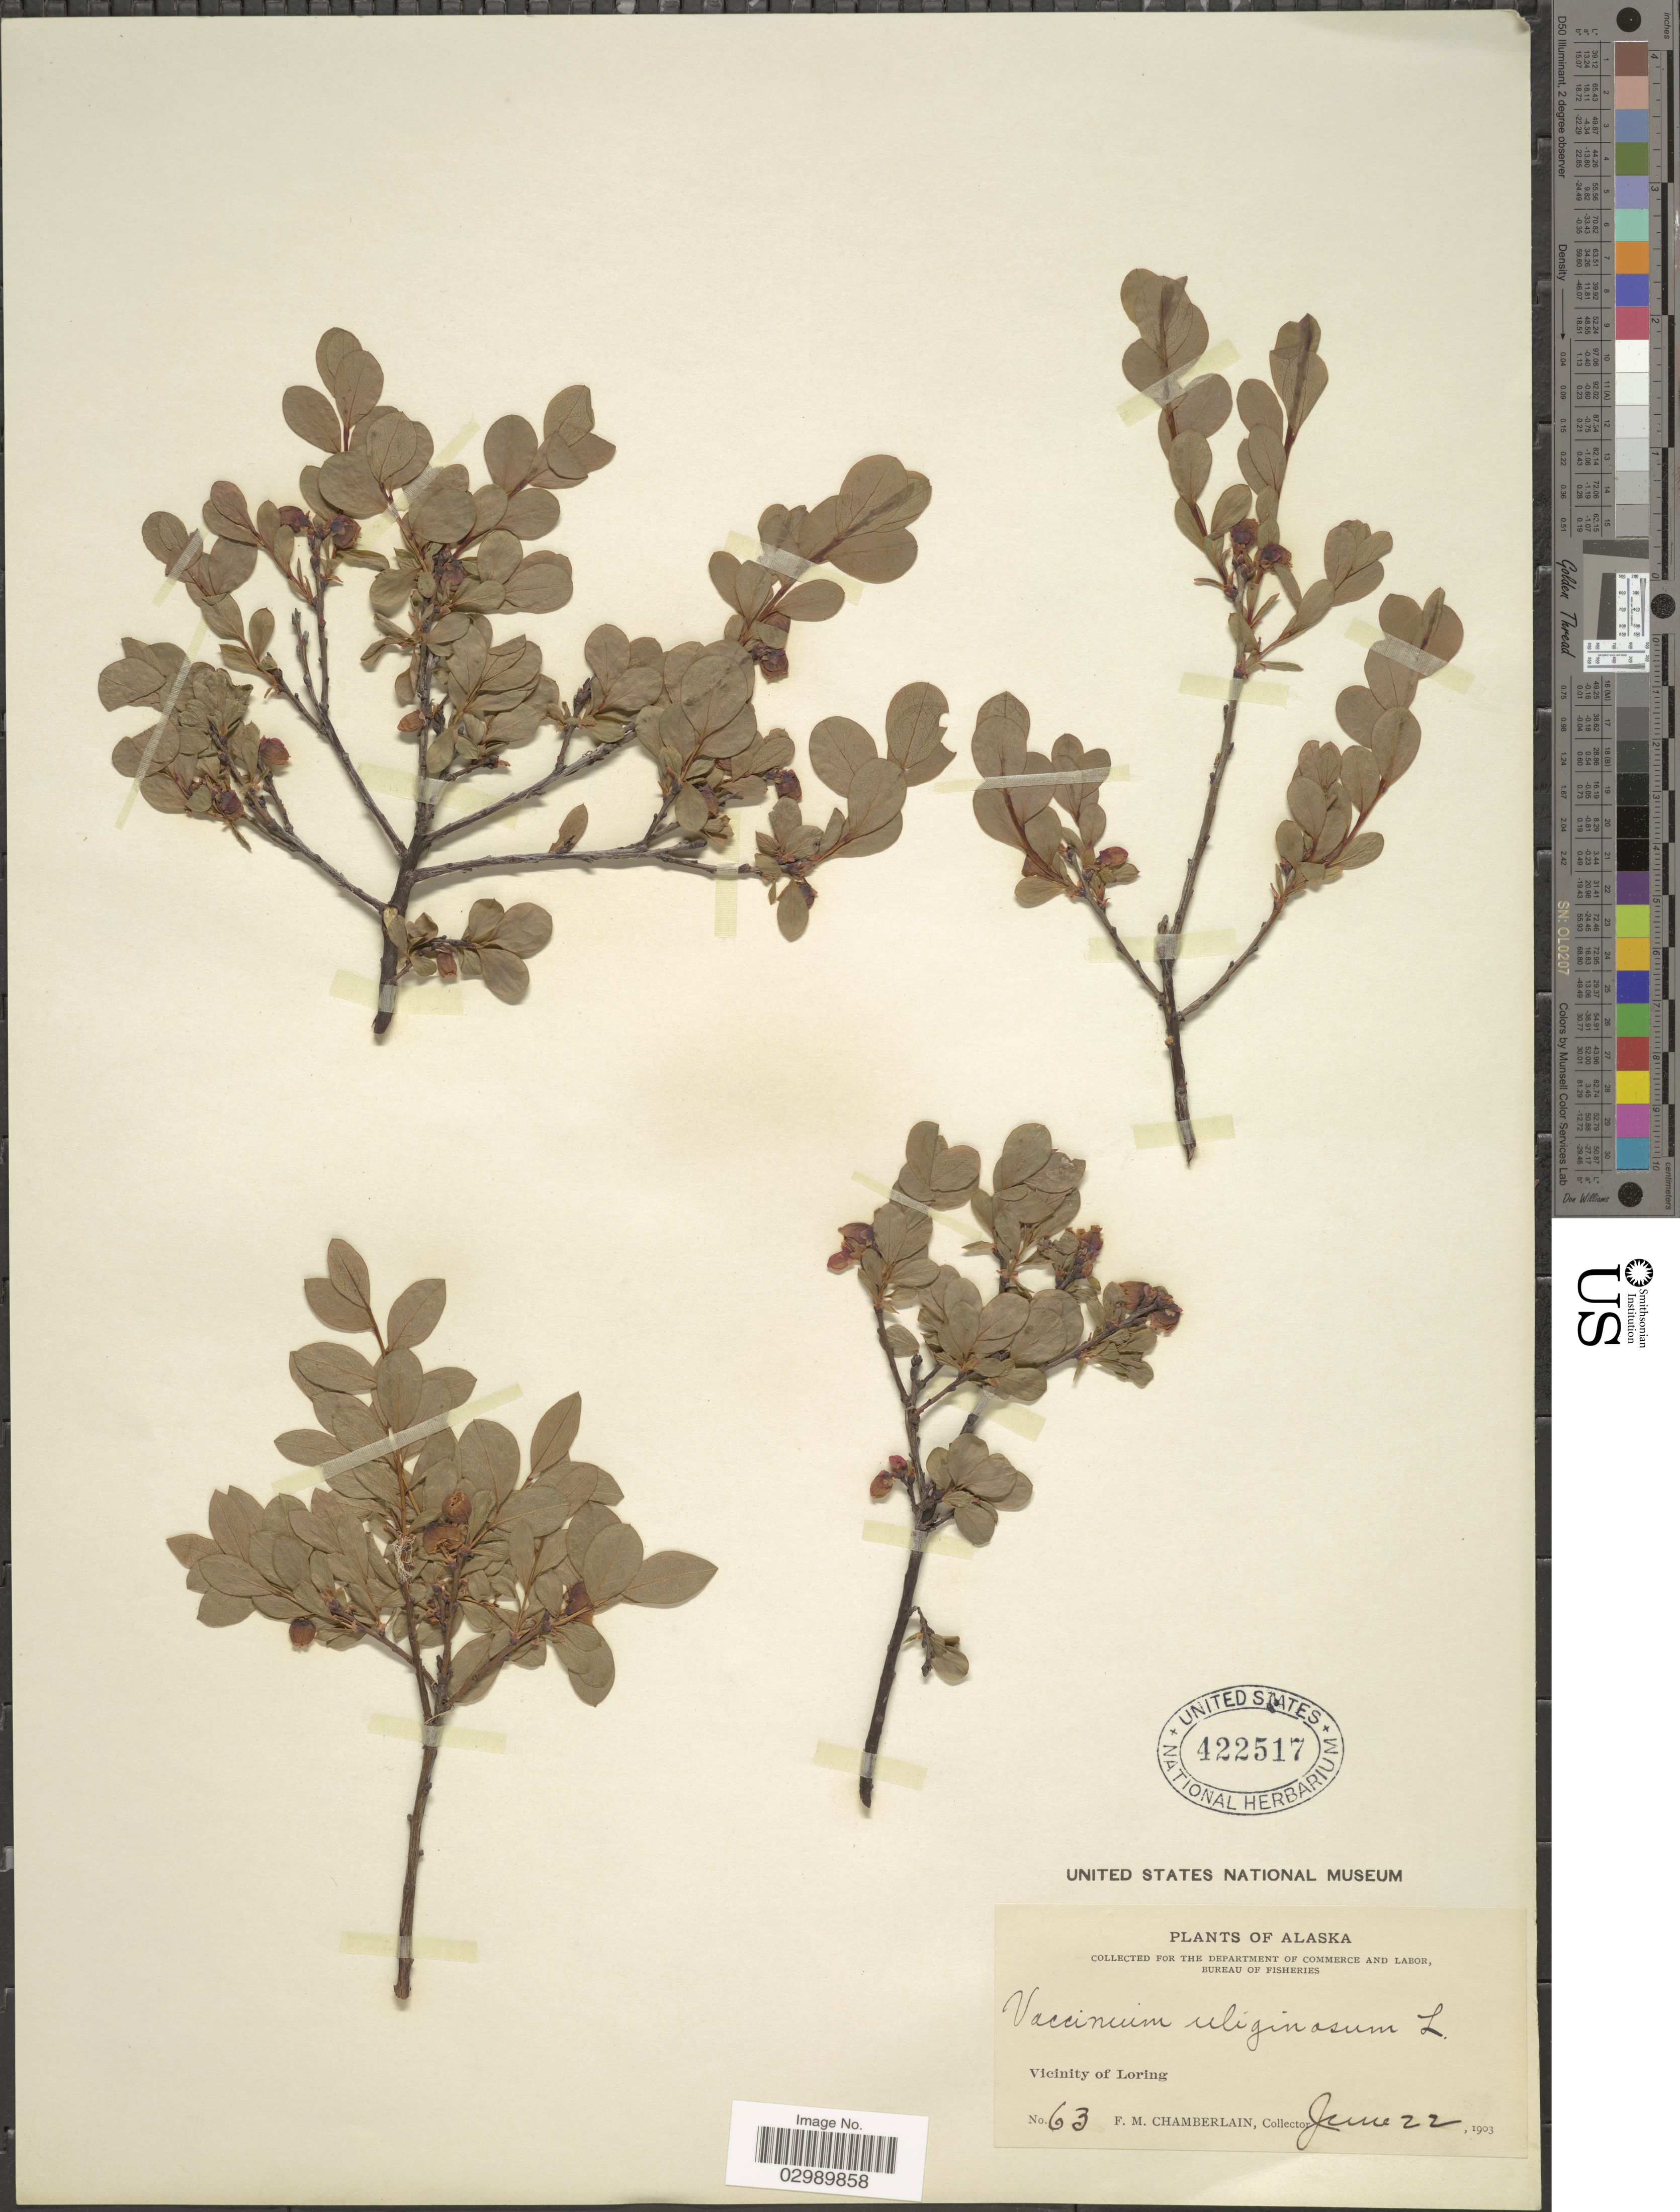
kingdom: Plantae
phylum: Tracheophyta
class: Magnoliopsida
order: Ericales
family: Ericaceae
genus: Vaccinium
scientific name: Vaccinium uliginosum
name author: L.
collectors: F. Chamberlain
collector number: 63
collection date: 1903-06-22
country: United States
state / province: Alaska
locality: Vicinity of Loring.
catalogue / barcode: US 422517